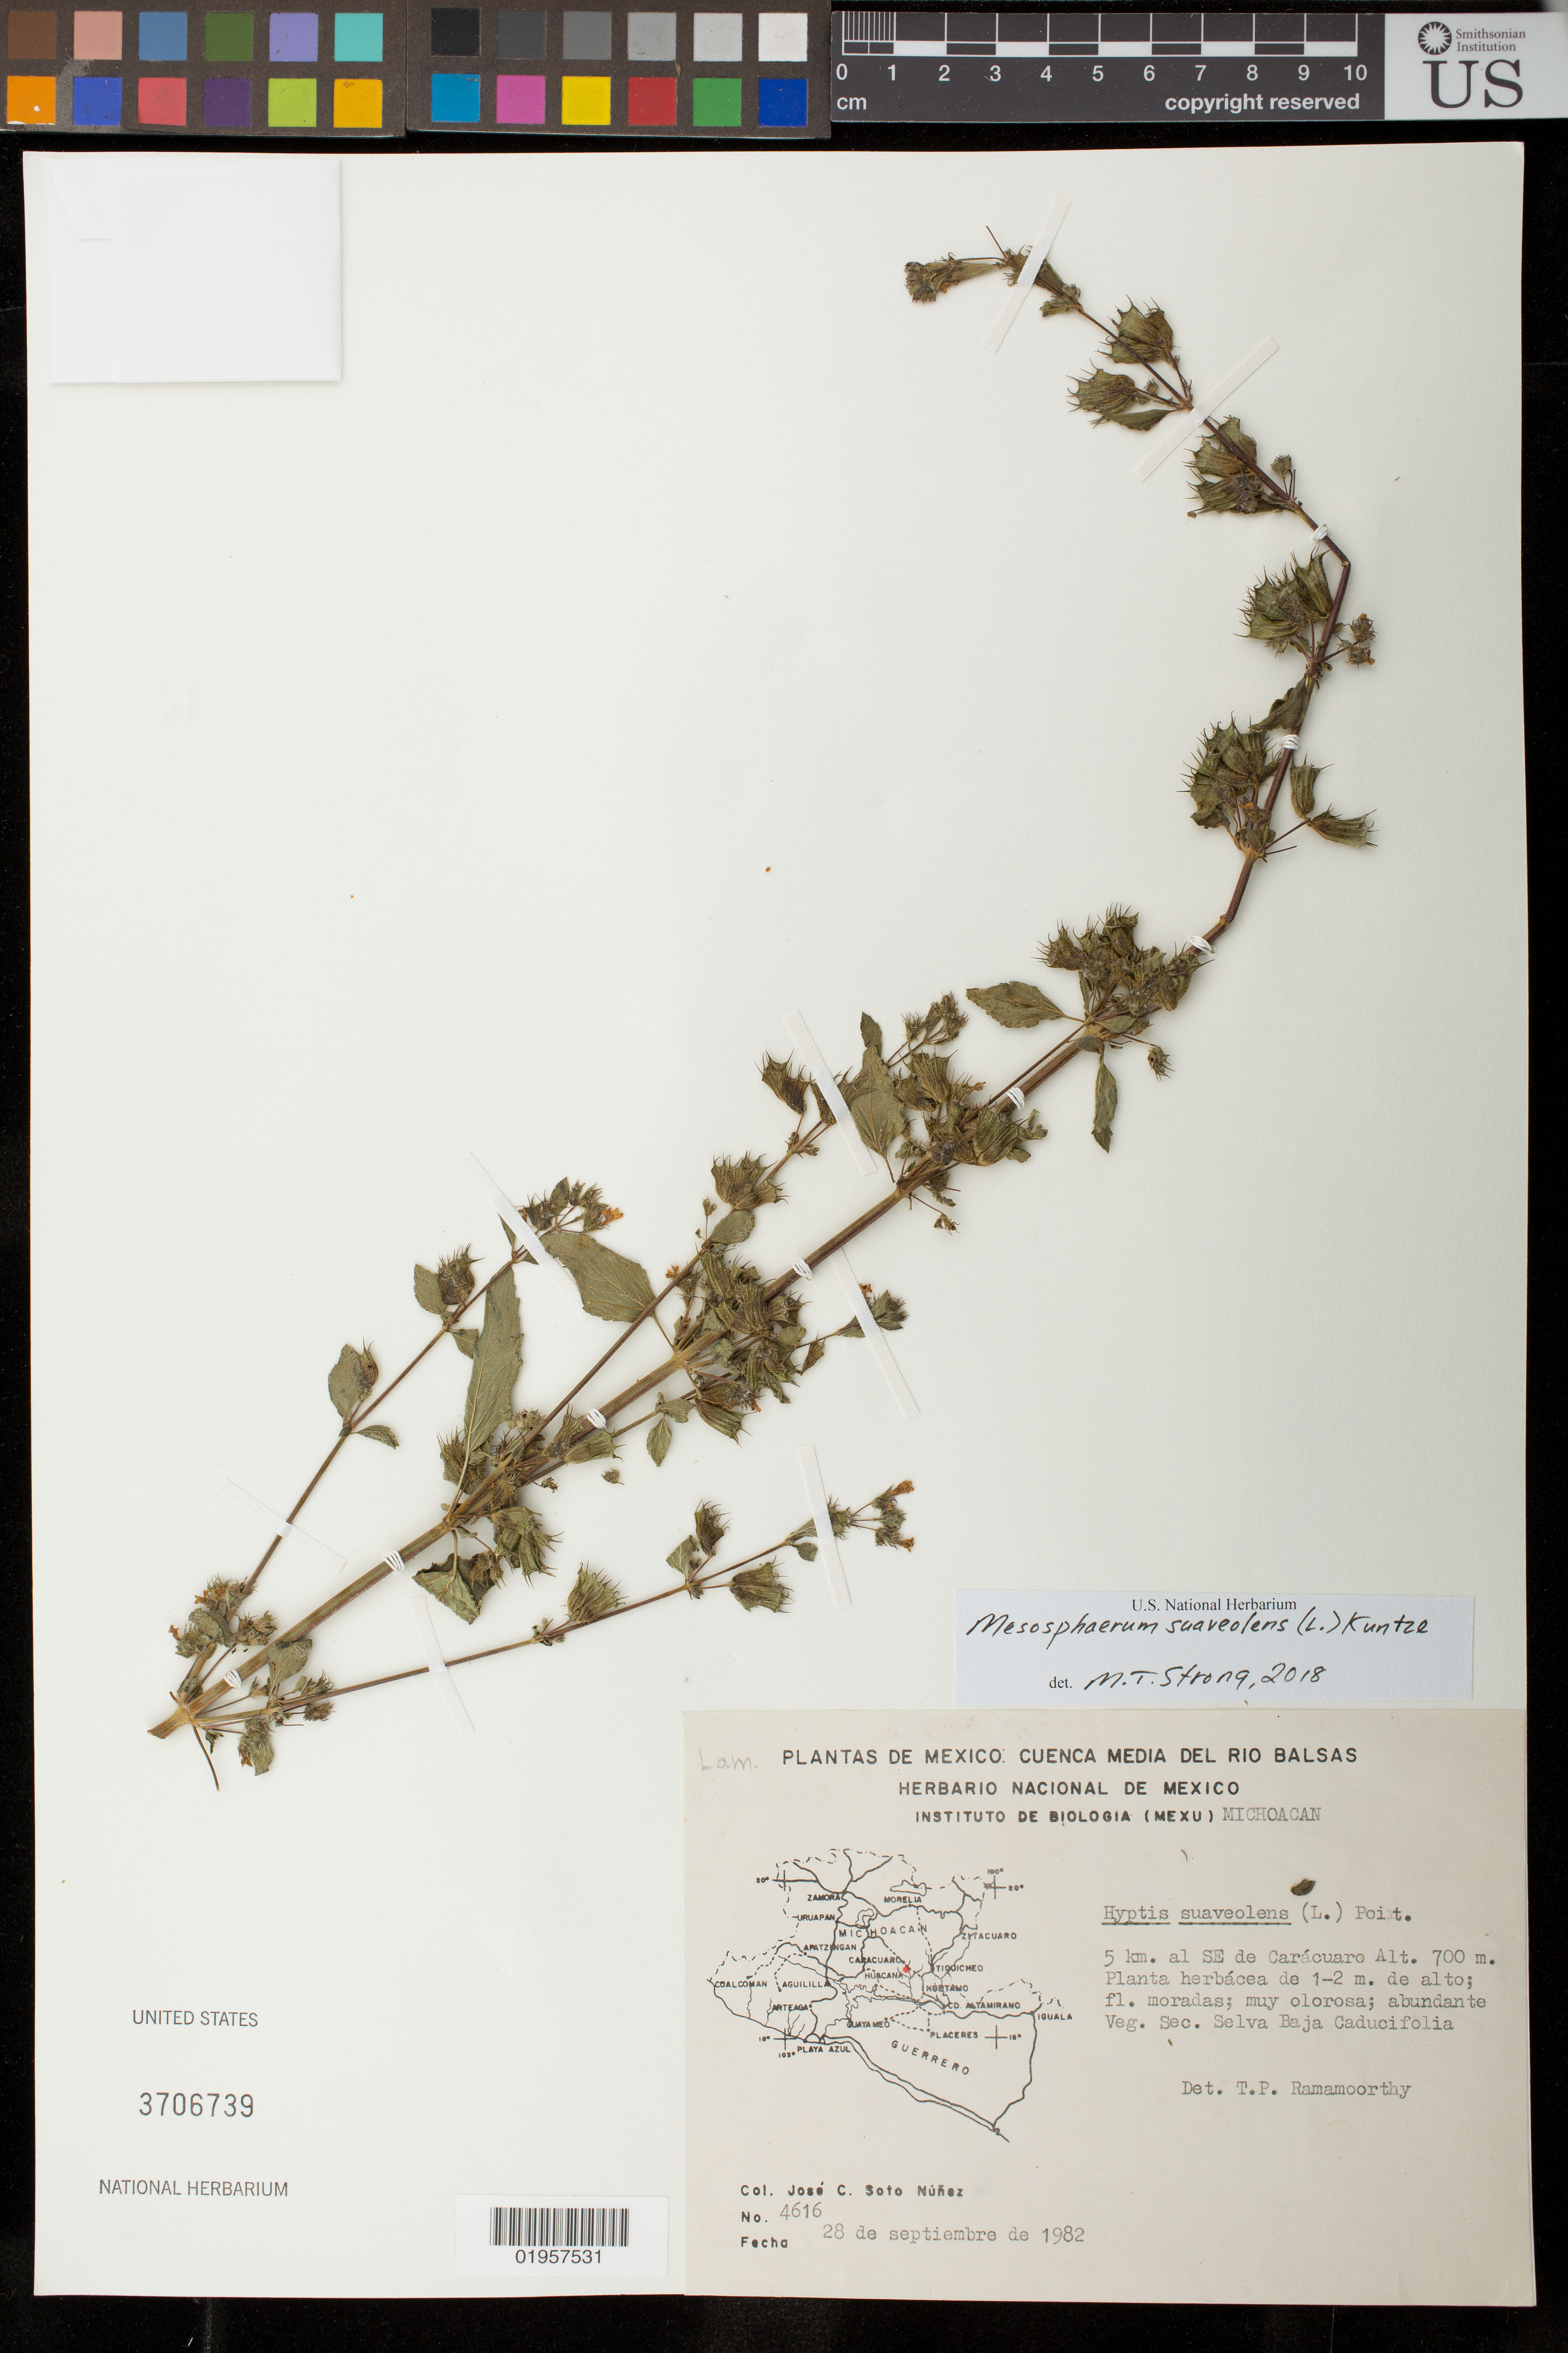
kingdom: Plantae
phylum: Tracheophyta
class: Magnoliopsida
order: Lamiales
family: Lamiaceae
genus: Mesosphaerum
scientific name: Mesosphaerum suaveolens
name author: (L.) Kuntze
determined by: Strong, M. T., (US), Smithsonian Institution - National Museum of Natural History (UNITED STATES)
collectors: J. C. Soto Núñez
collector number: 4616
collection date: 1982-09-28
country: Mexico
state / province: Michoacán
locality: Carácuaro, 5 km al SE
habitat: Sec. baja caducifolia; abundante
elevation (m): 700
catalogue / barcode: US 3706739